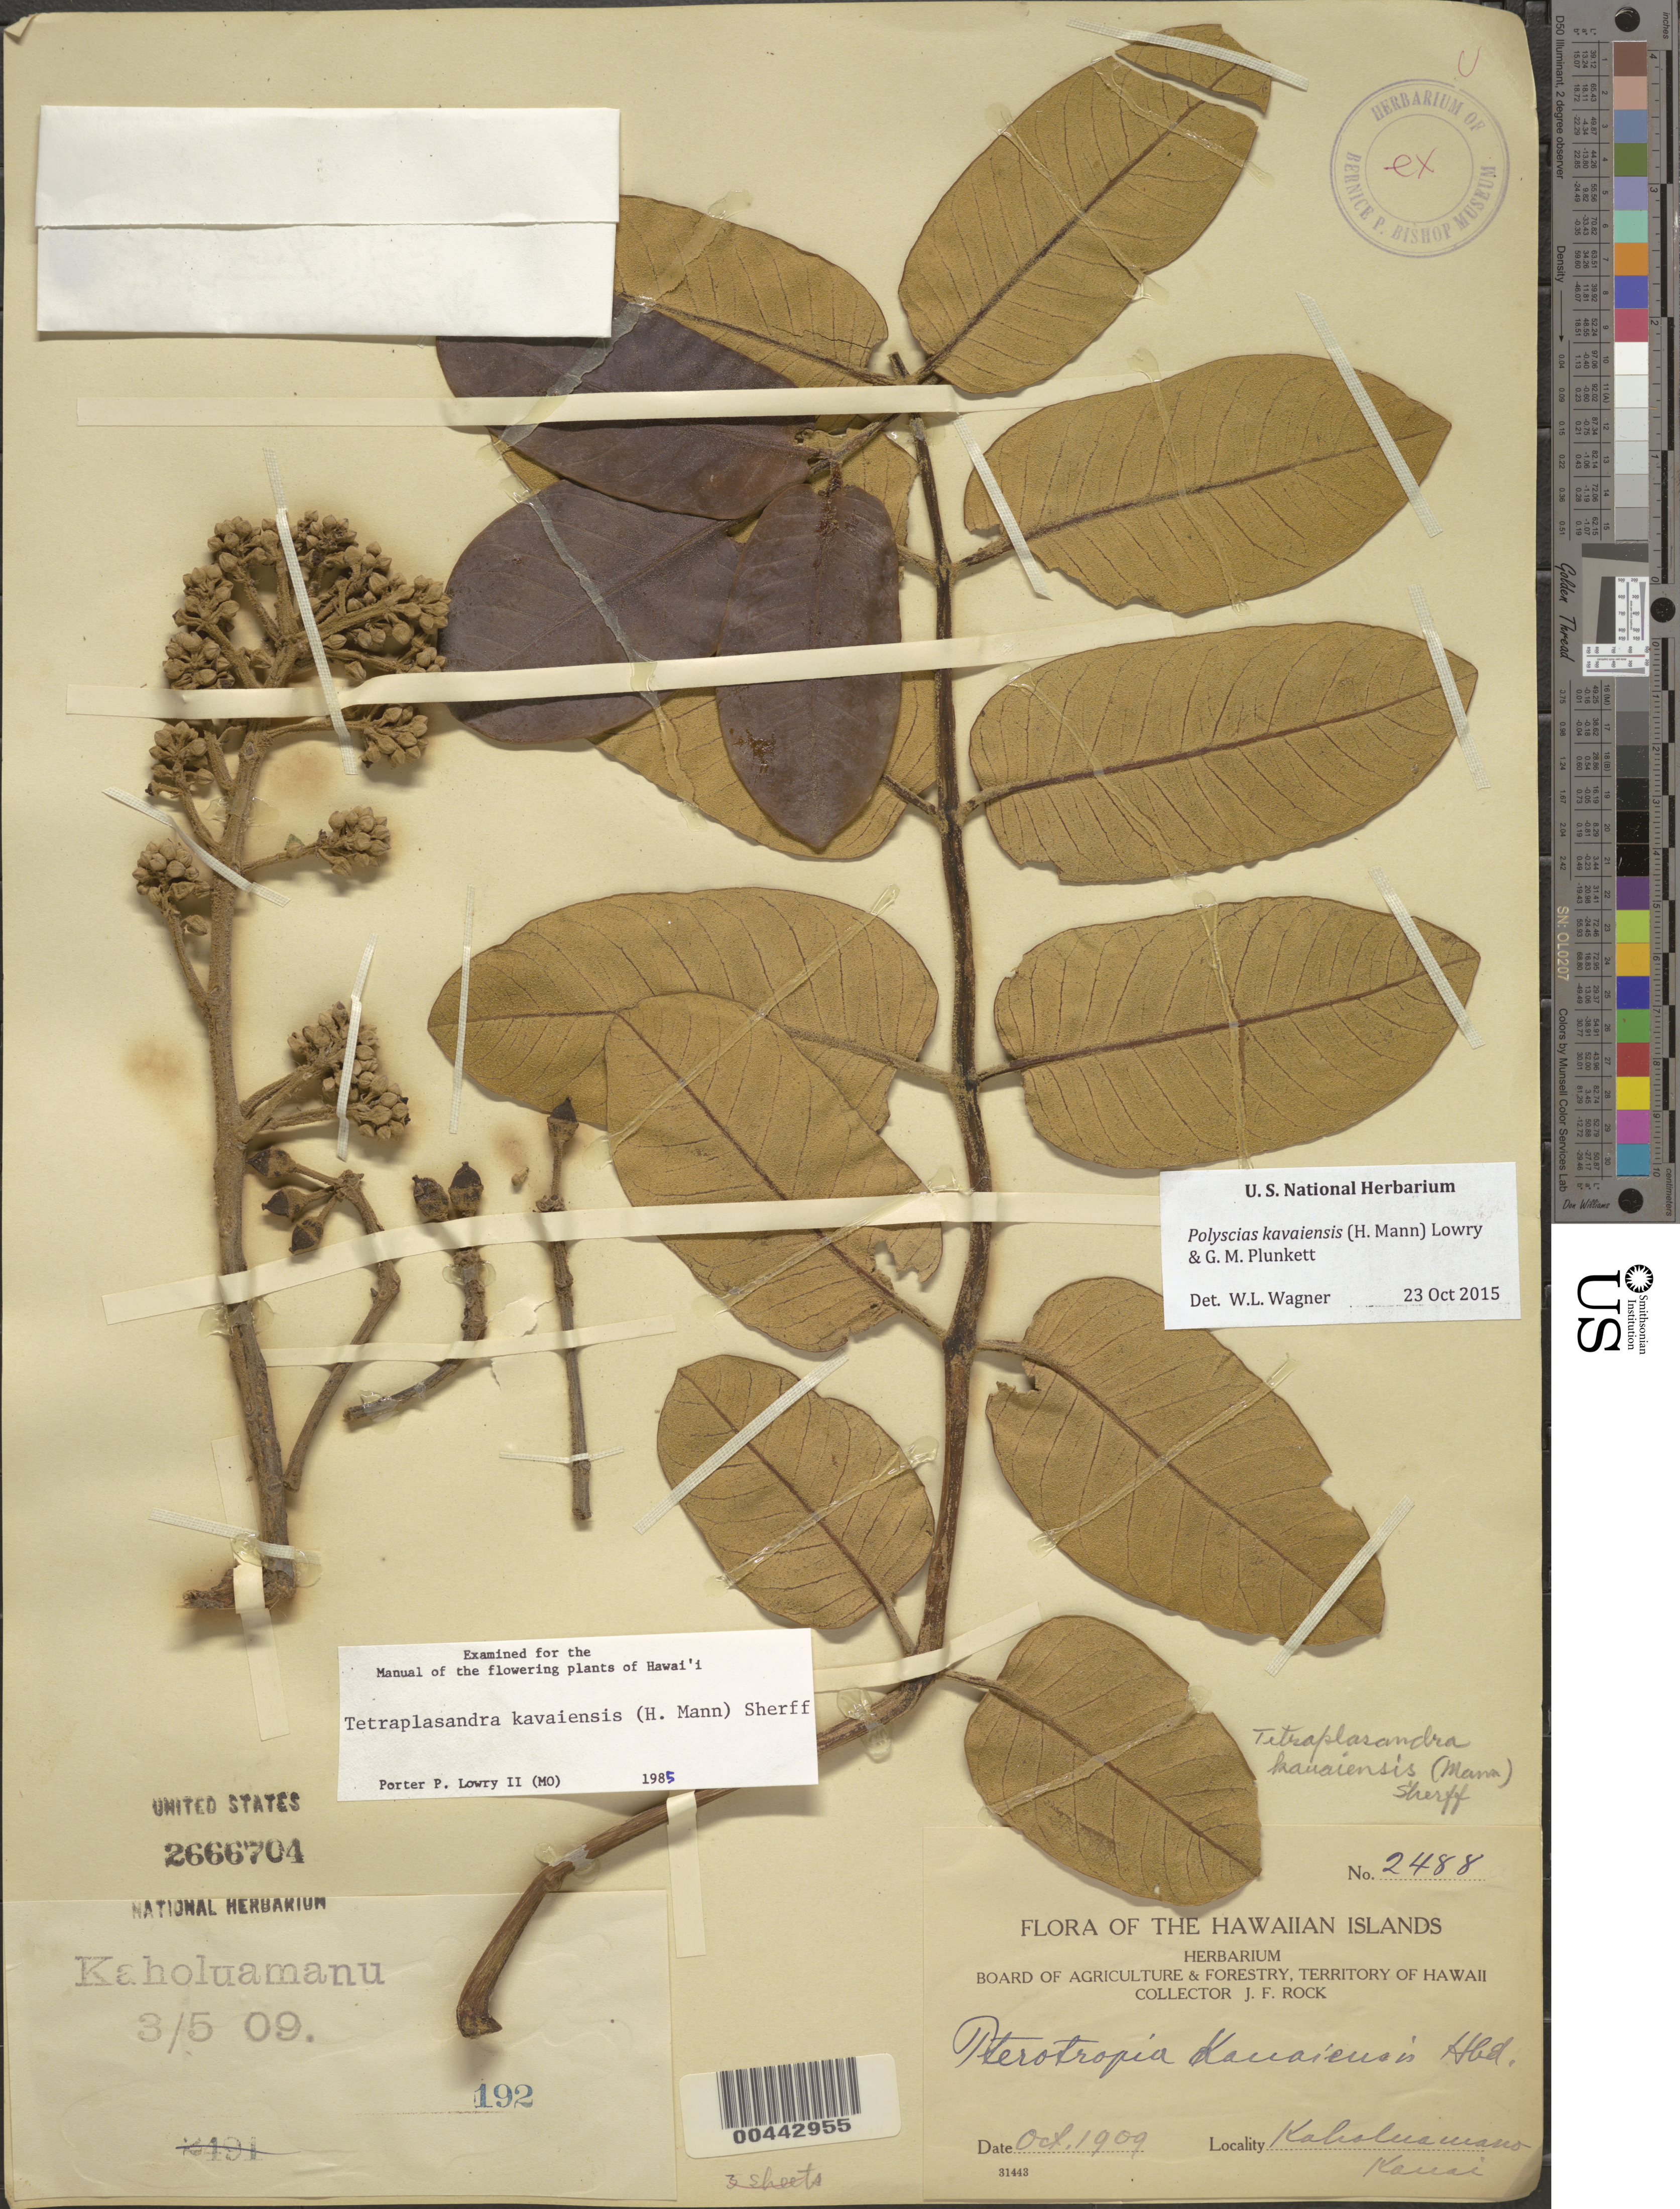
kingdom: Plantae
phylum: Tracheophyta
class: Magnoliopsida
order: Apiales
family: Araliaceae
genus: Polyscias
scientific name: Polyscias kavaiensis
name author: (H. Mann) Lowry & G. M. Plunkett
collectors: J. F. Rock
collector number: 2488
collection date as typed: Oct 1909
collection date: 1909-10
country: United States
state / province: Hawaii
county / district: Kauai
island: Kaua'i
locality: Kaholuamano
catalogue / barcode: US 2666704